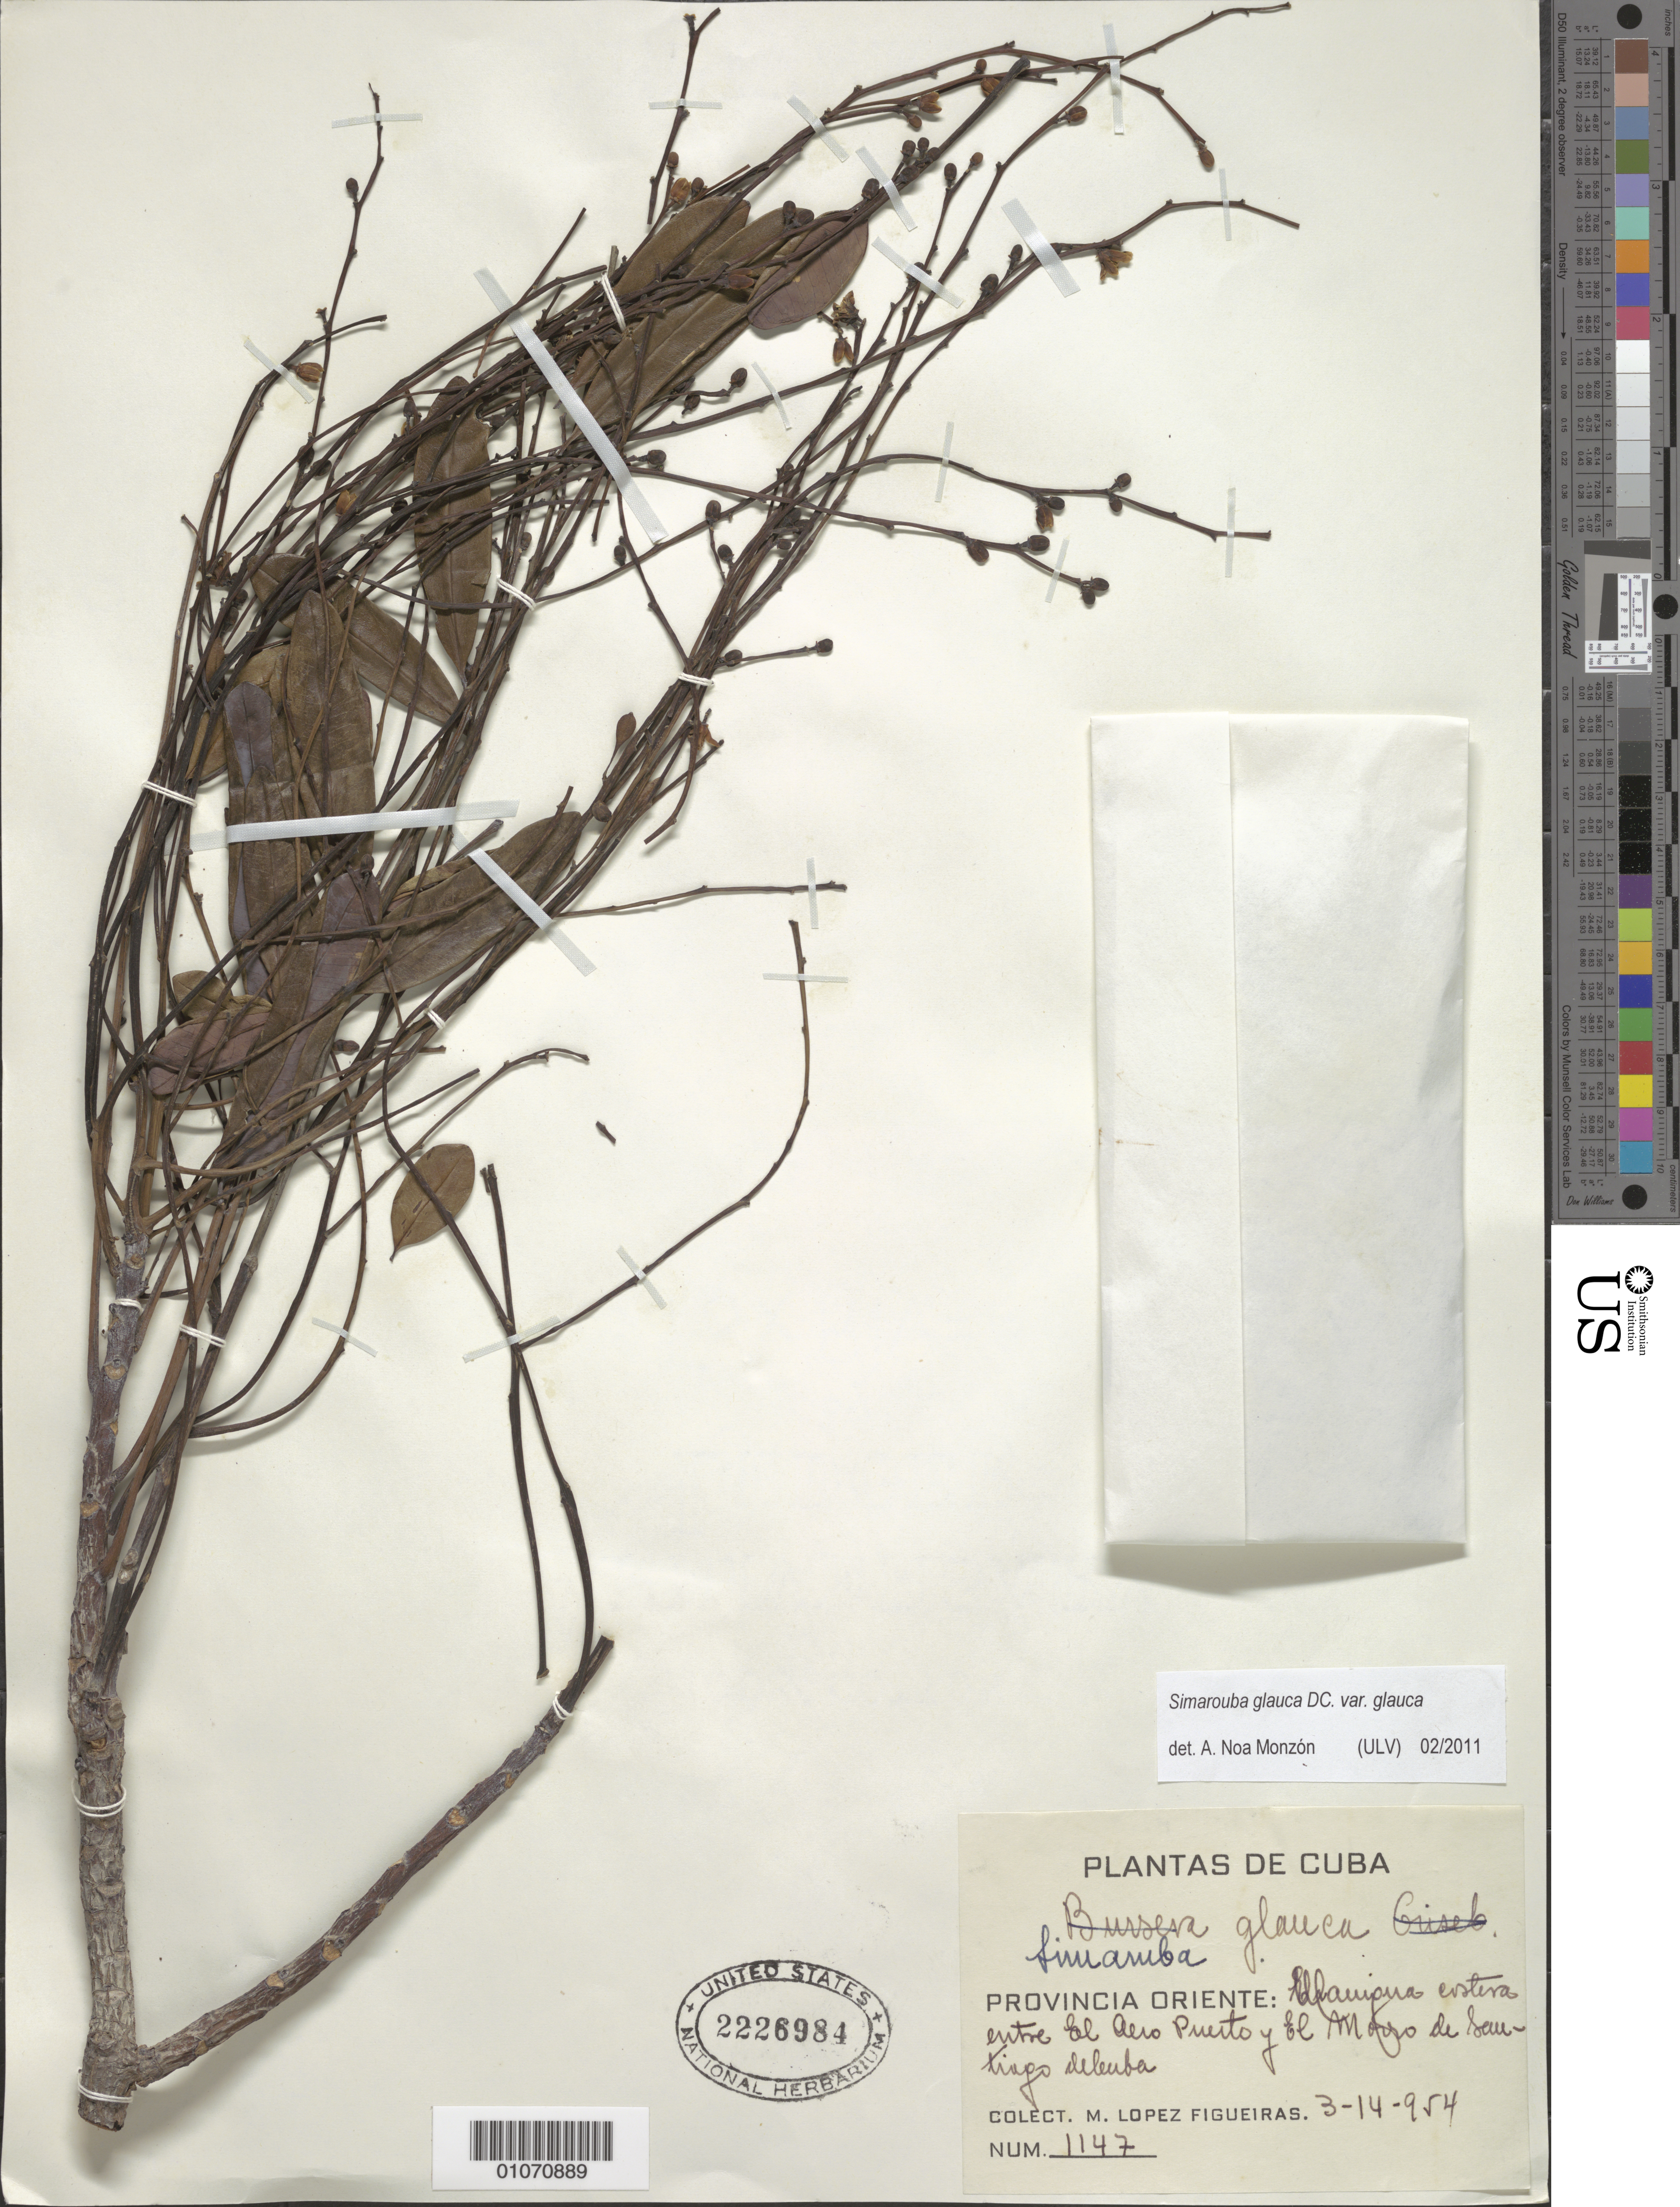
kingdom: Plantae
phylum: Tracheophyta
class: Magnoliopsida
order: Sapindales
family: Simaroubaceae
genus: Simarouba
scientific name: Simarouba glauca var. glauca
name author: DC.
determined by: Noa Monzón, A.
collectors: M. López Figueiras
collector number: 1147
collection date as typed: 14 Mar 1945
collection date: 1954-03-14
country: Cuba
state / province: Santiago de Cuba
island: Cuba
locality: Entre El Aero Puerto y El Morro de Santiago de Leuba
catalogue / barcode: US 2226984